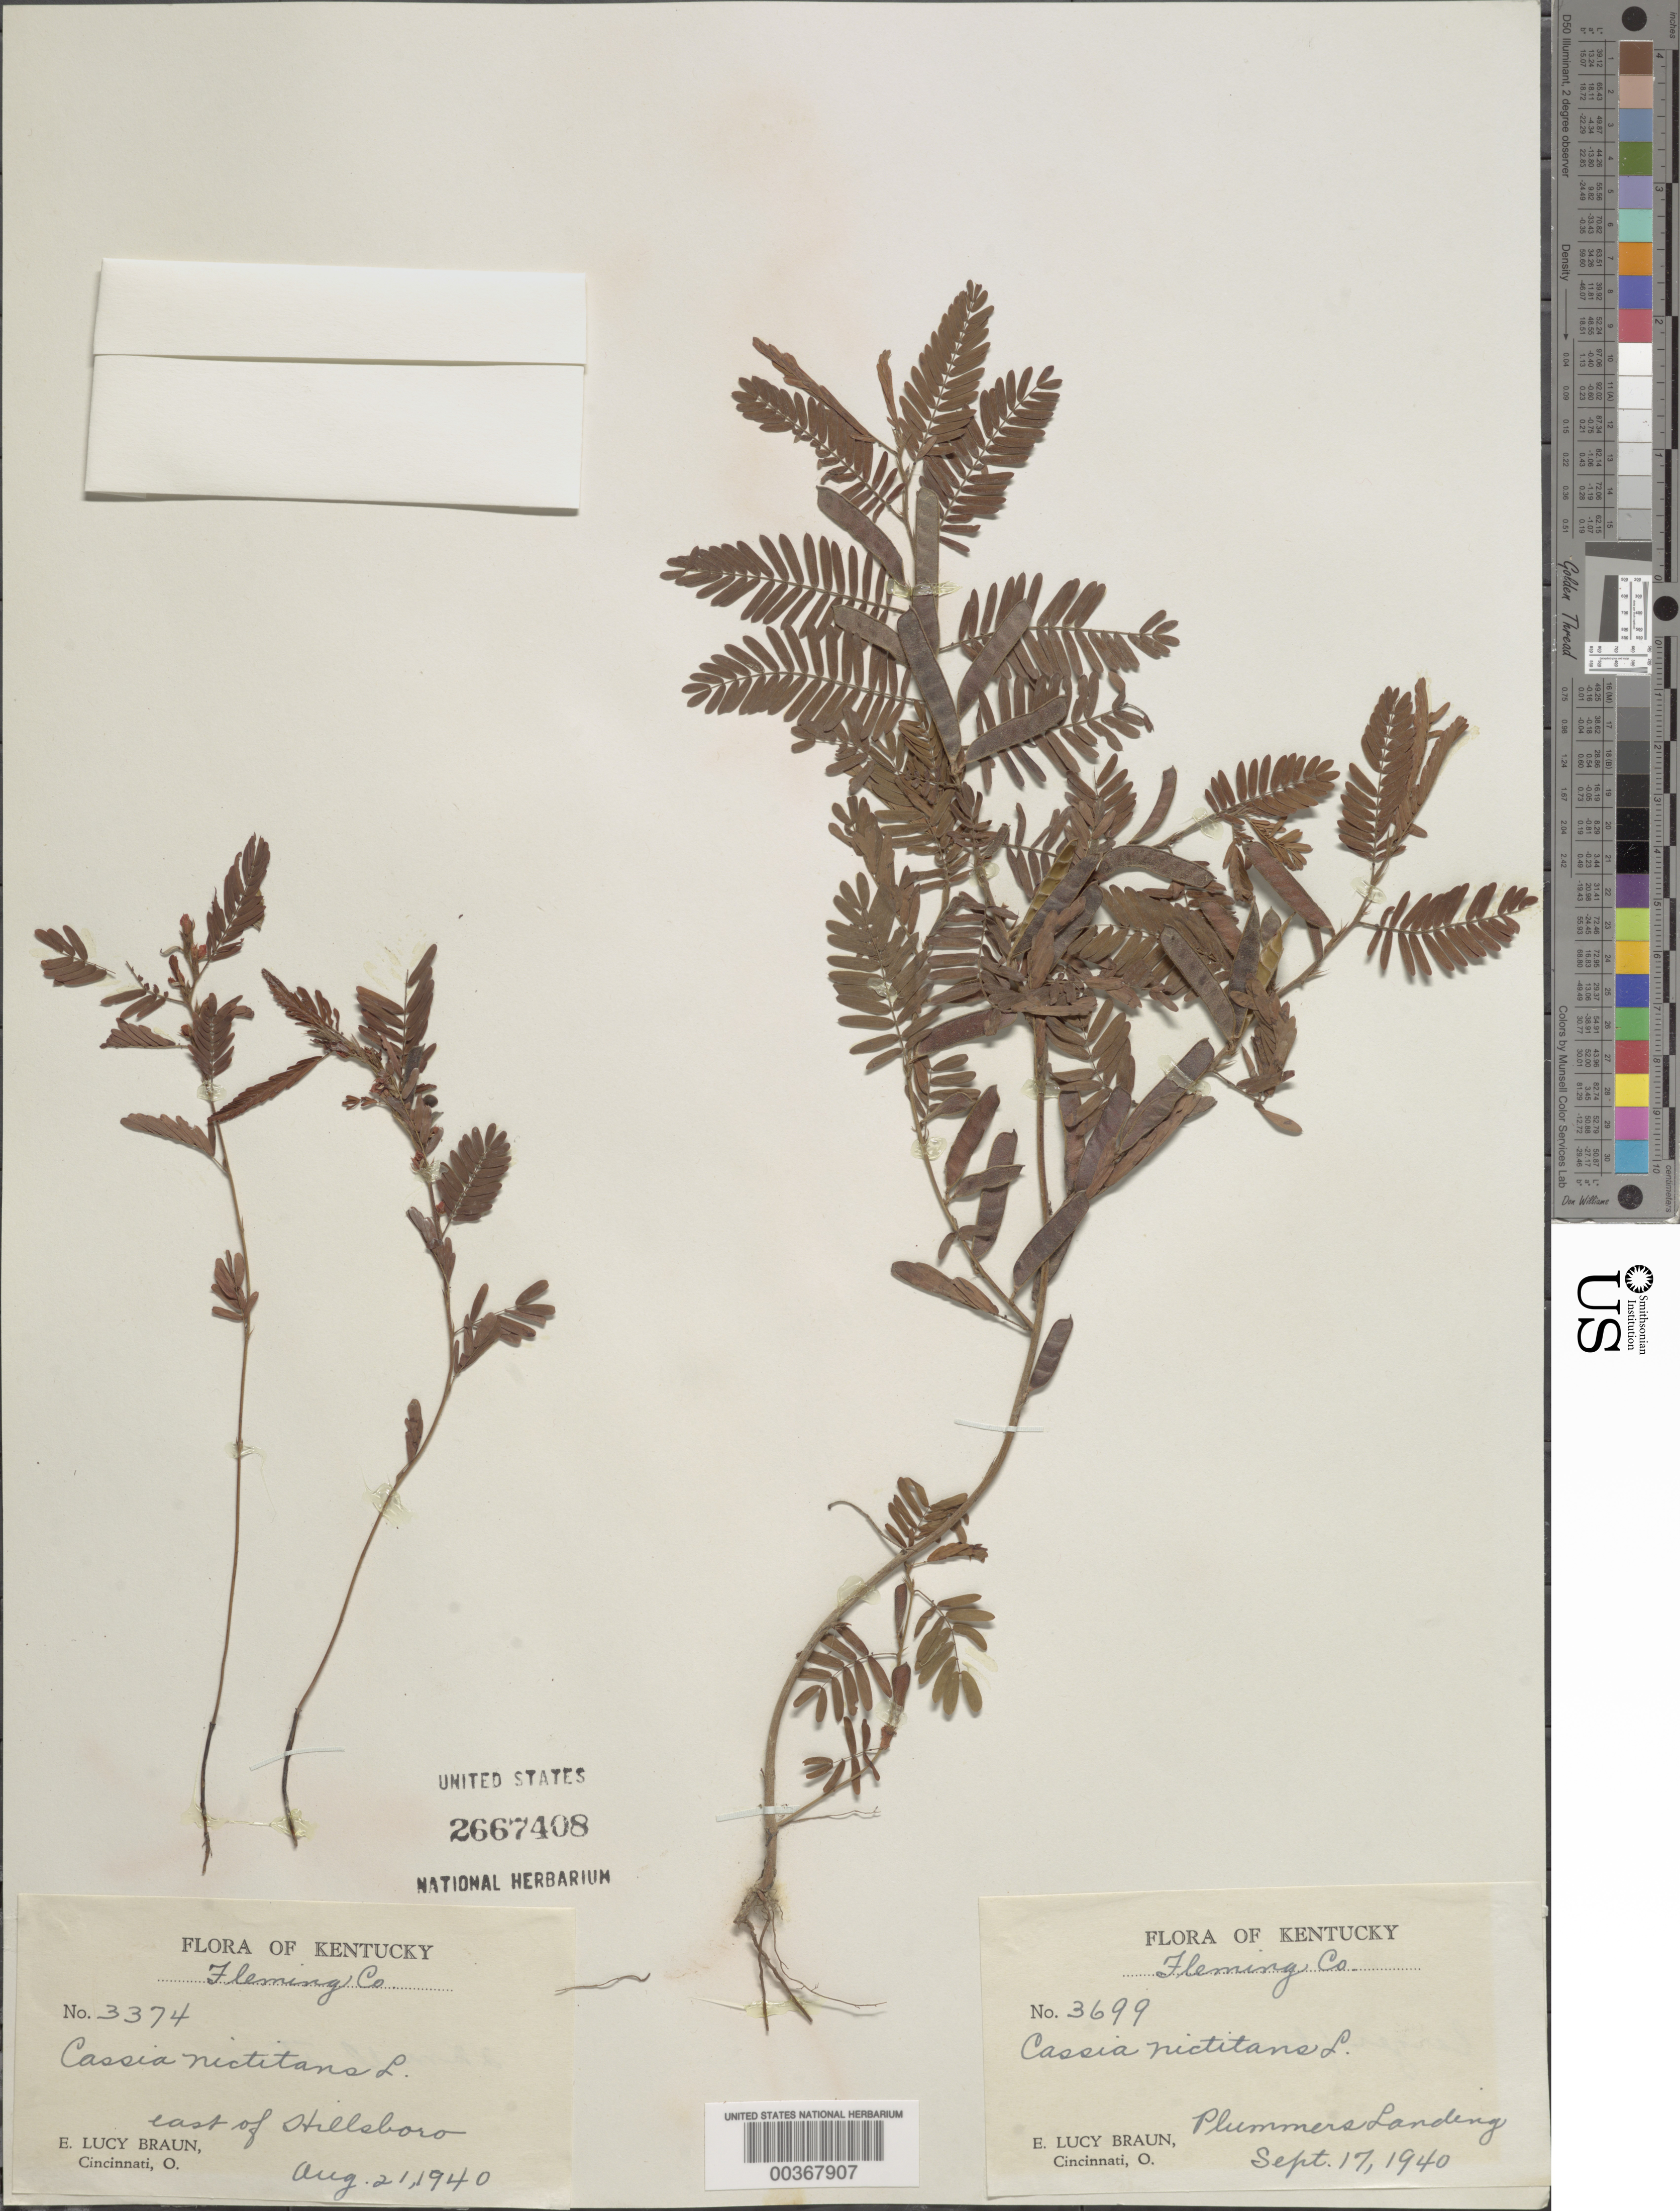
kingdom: Plantae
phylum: Tracheophyta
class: Magnoliopsida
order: Fabales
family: Fabaceae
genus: Chamaecrista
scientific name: Chamaecrista nictitans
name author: (L.) Moench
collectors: E. L. Braun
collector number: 3699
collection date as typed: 17 Sep 1940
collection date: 1940-09-17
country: United States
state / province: Kentucky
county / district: Fleming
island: Plummers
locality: Plummers landing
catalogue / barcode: US 2667408